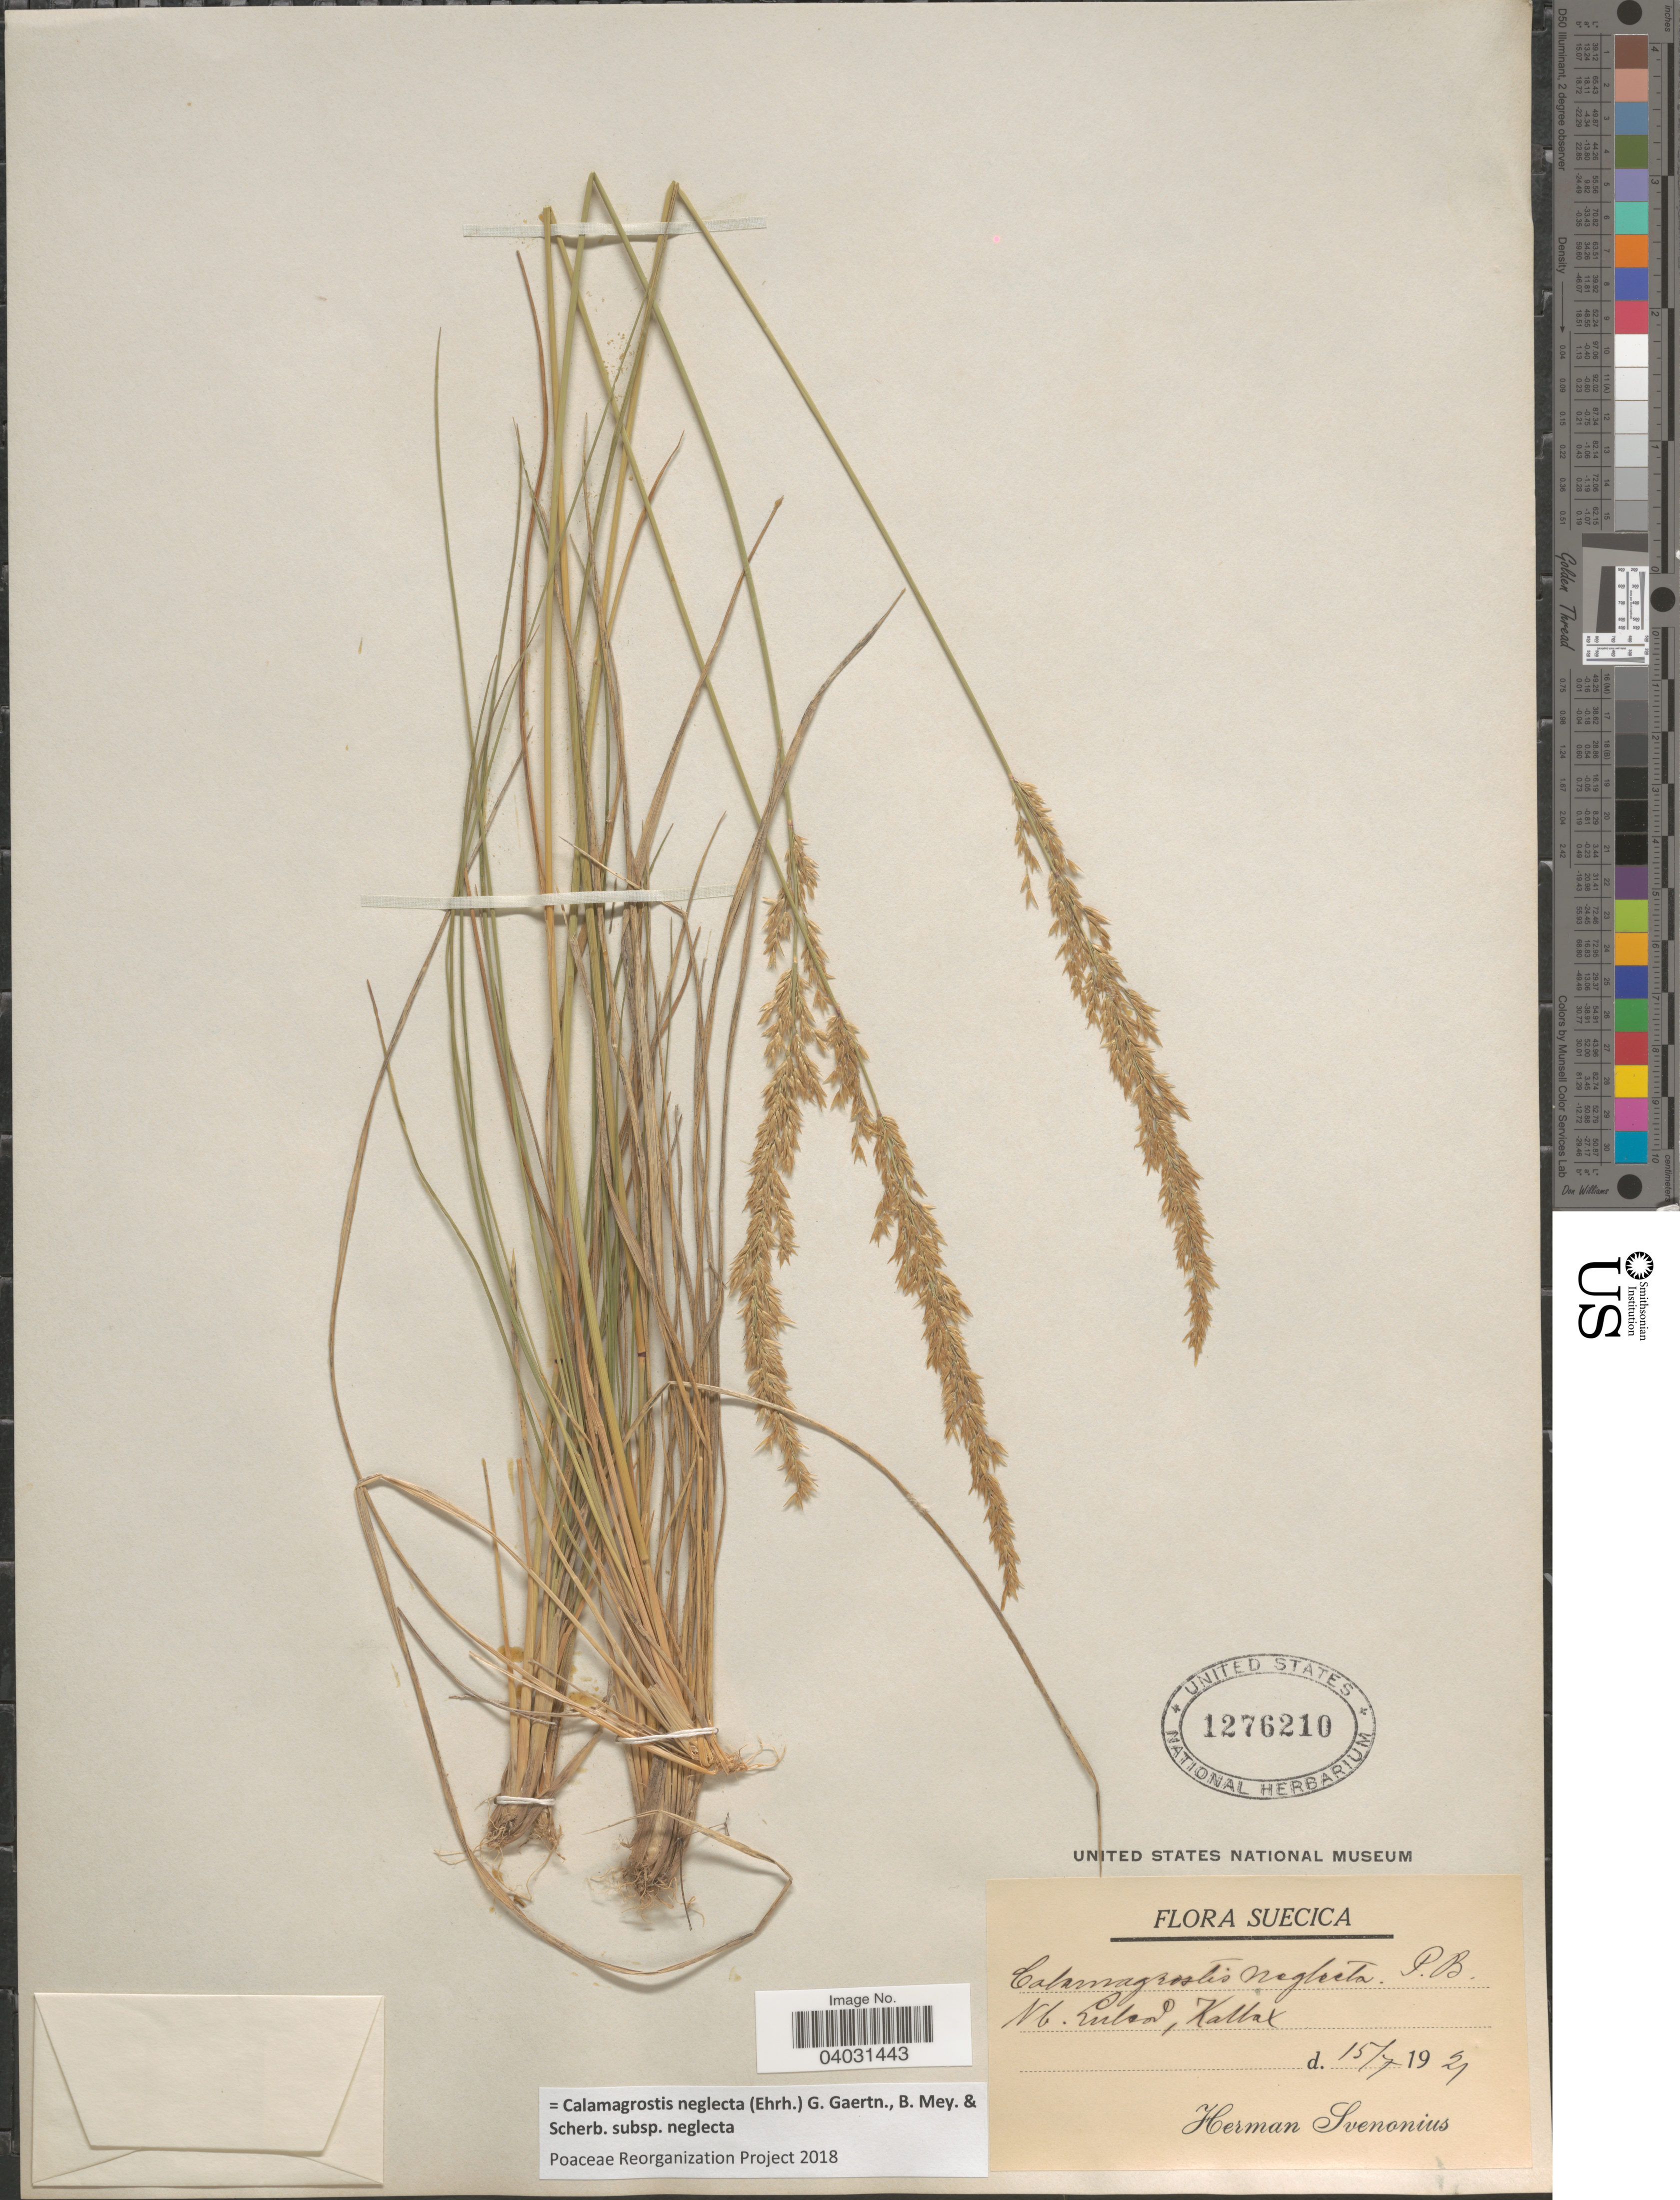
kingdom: Plantae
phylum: Tracheophyta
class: Liliopsida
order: Poales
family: Poaceae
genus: Calamagrostis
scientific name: Calamagrostis neglecta subsp. neglecta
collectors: H. Svenonius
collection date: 1921-07-15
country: Sweden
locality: Suecica. Nb. Luleå, Kallax.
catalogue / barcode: US 1276210